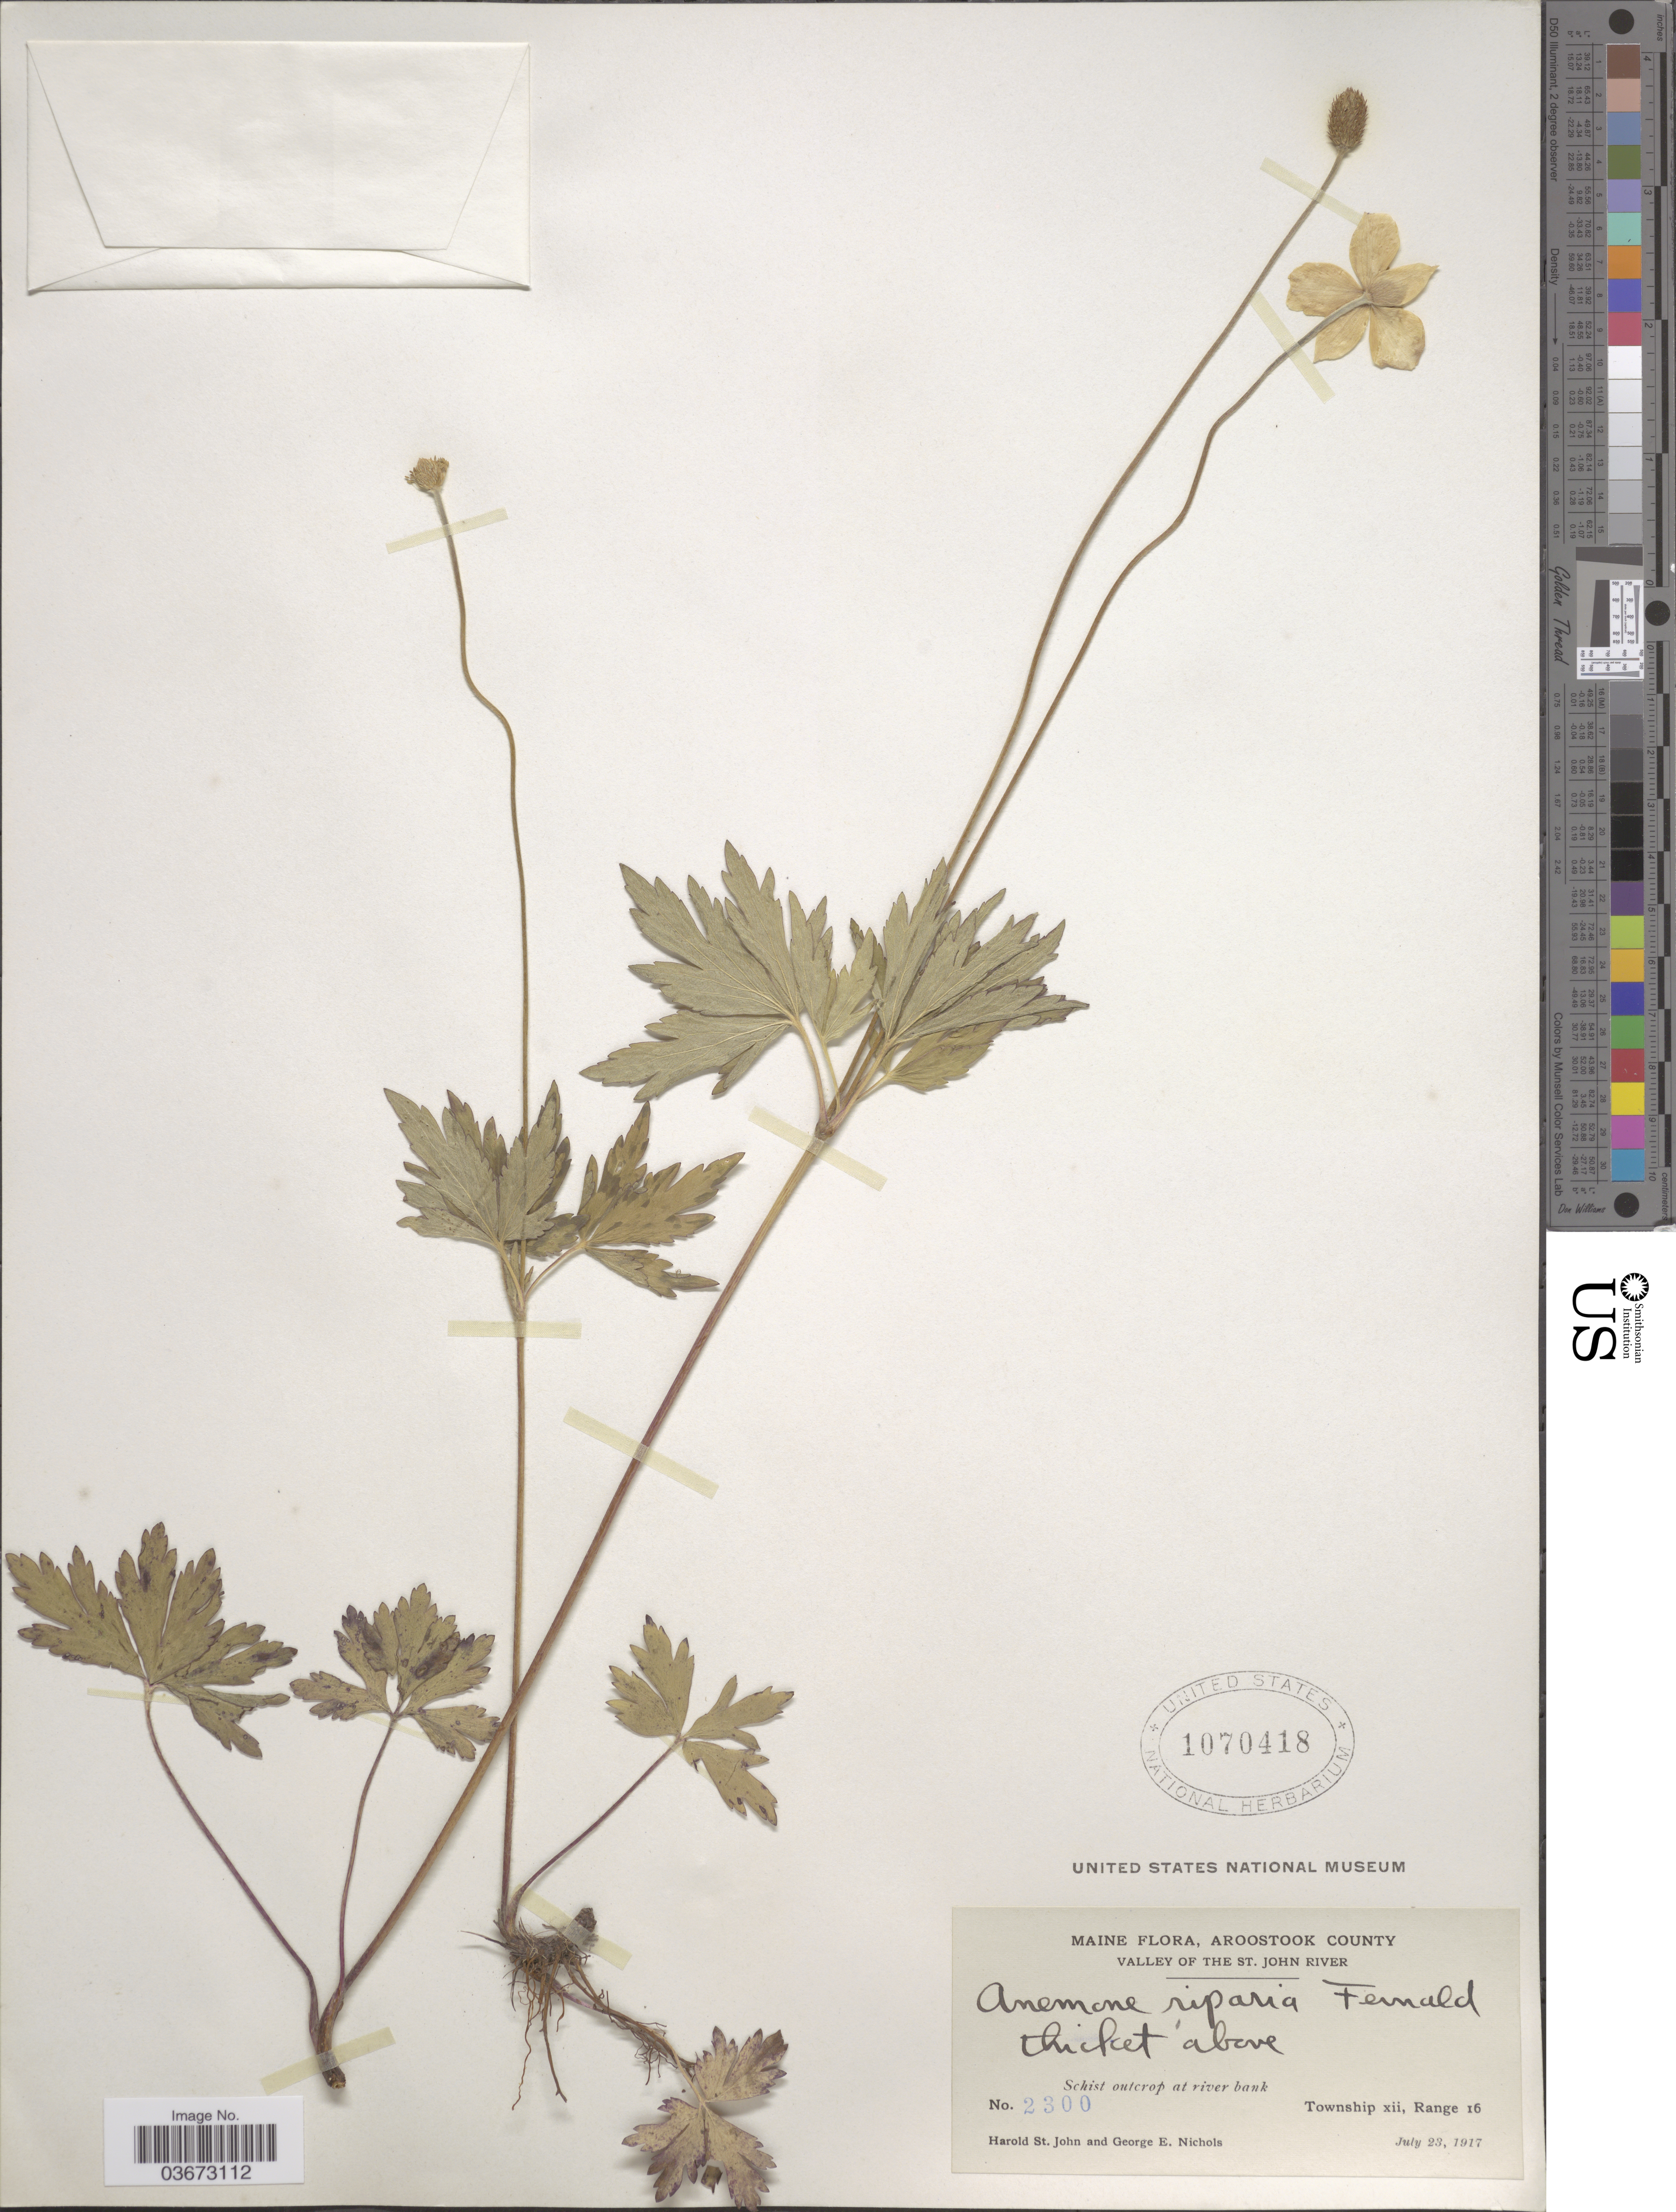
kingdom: Plantae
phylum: Tracheophyta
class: Magnoliopsida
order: Ranunculales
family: Ranunculaceae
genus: Anemone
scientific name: Anemone riparia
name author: Fernald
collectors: H. St. John & G. E. Nichols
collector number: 2300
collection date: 1917-07-23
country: United States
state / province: Maine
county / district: Aroostook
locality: Valley of The St. John River. Schist outcrop at river bank. Township xii, Range 16.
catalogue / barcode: US 1070418